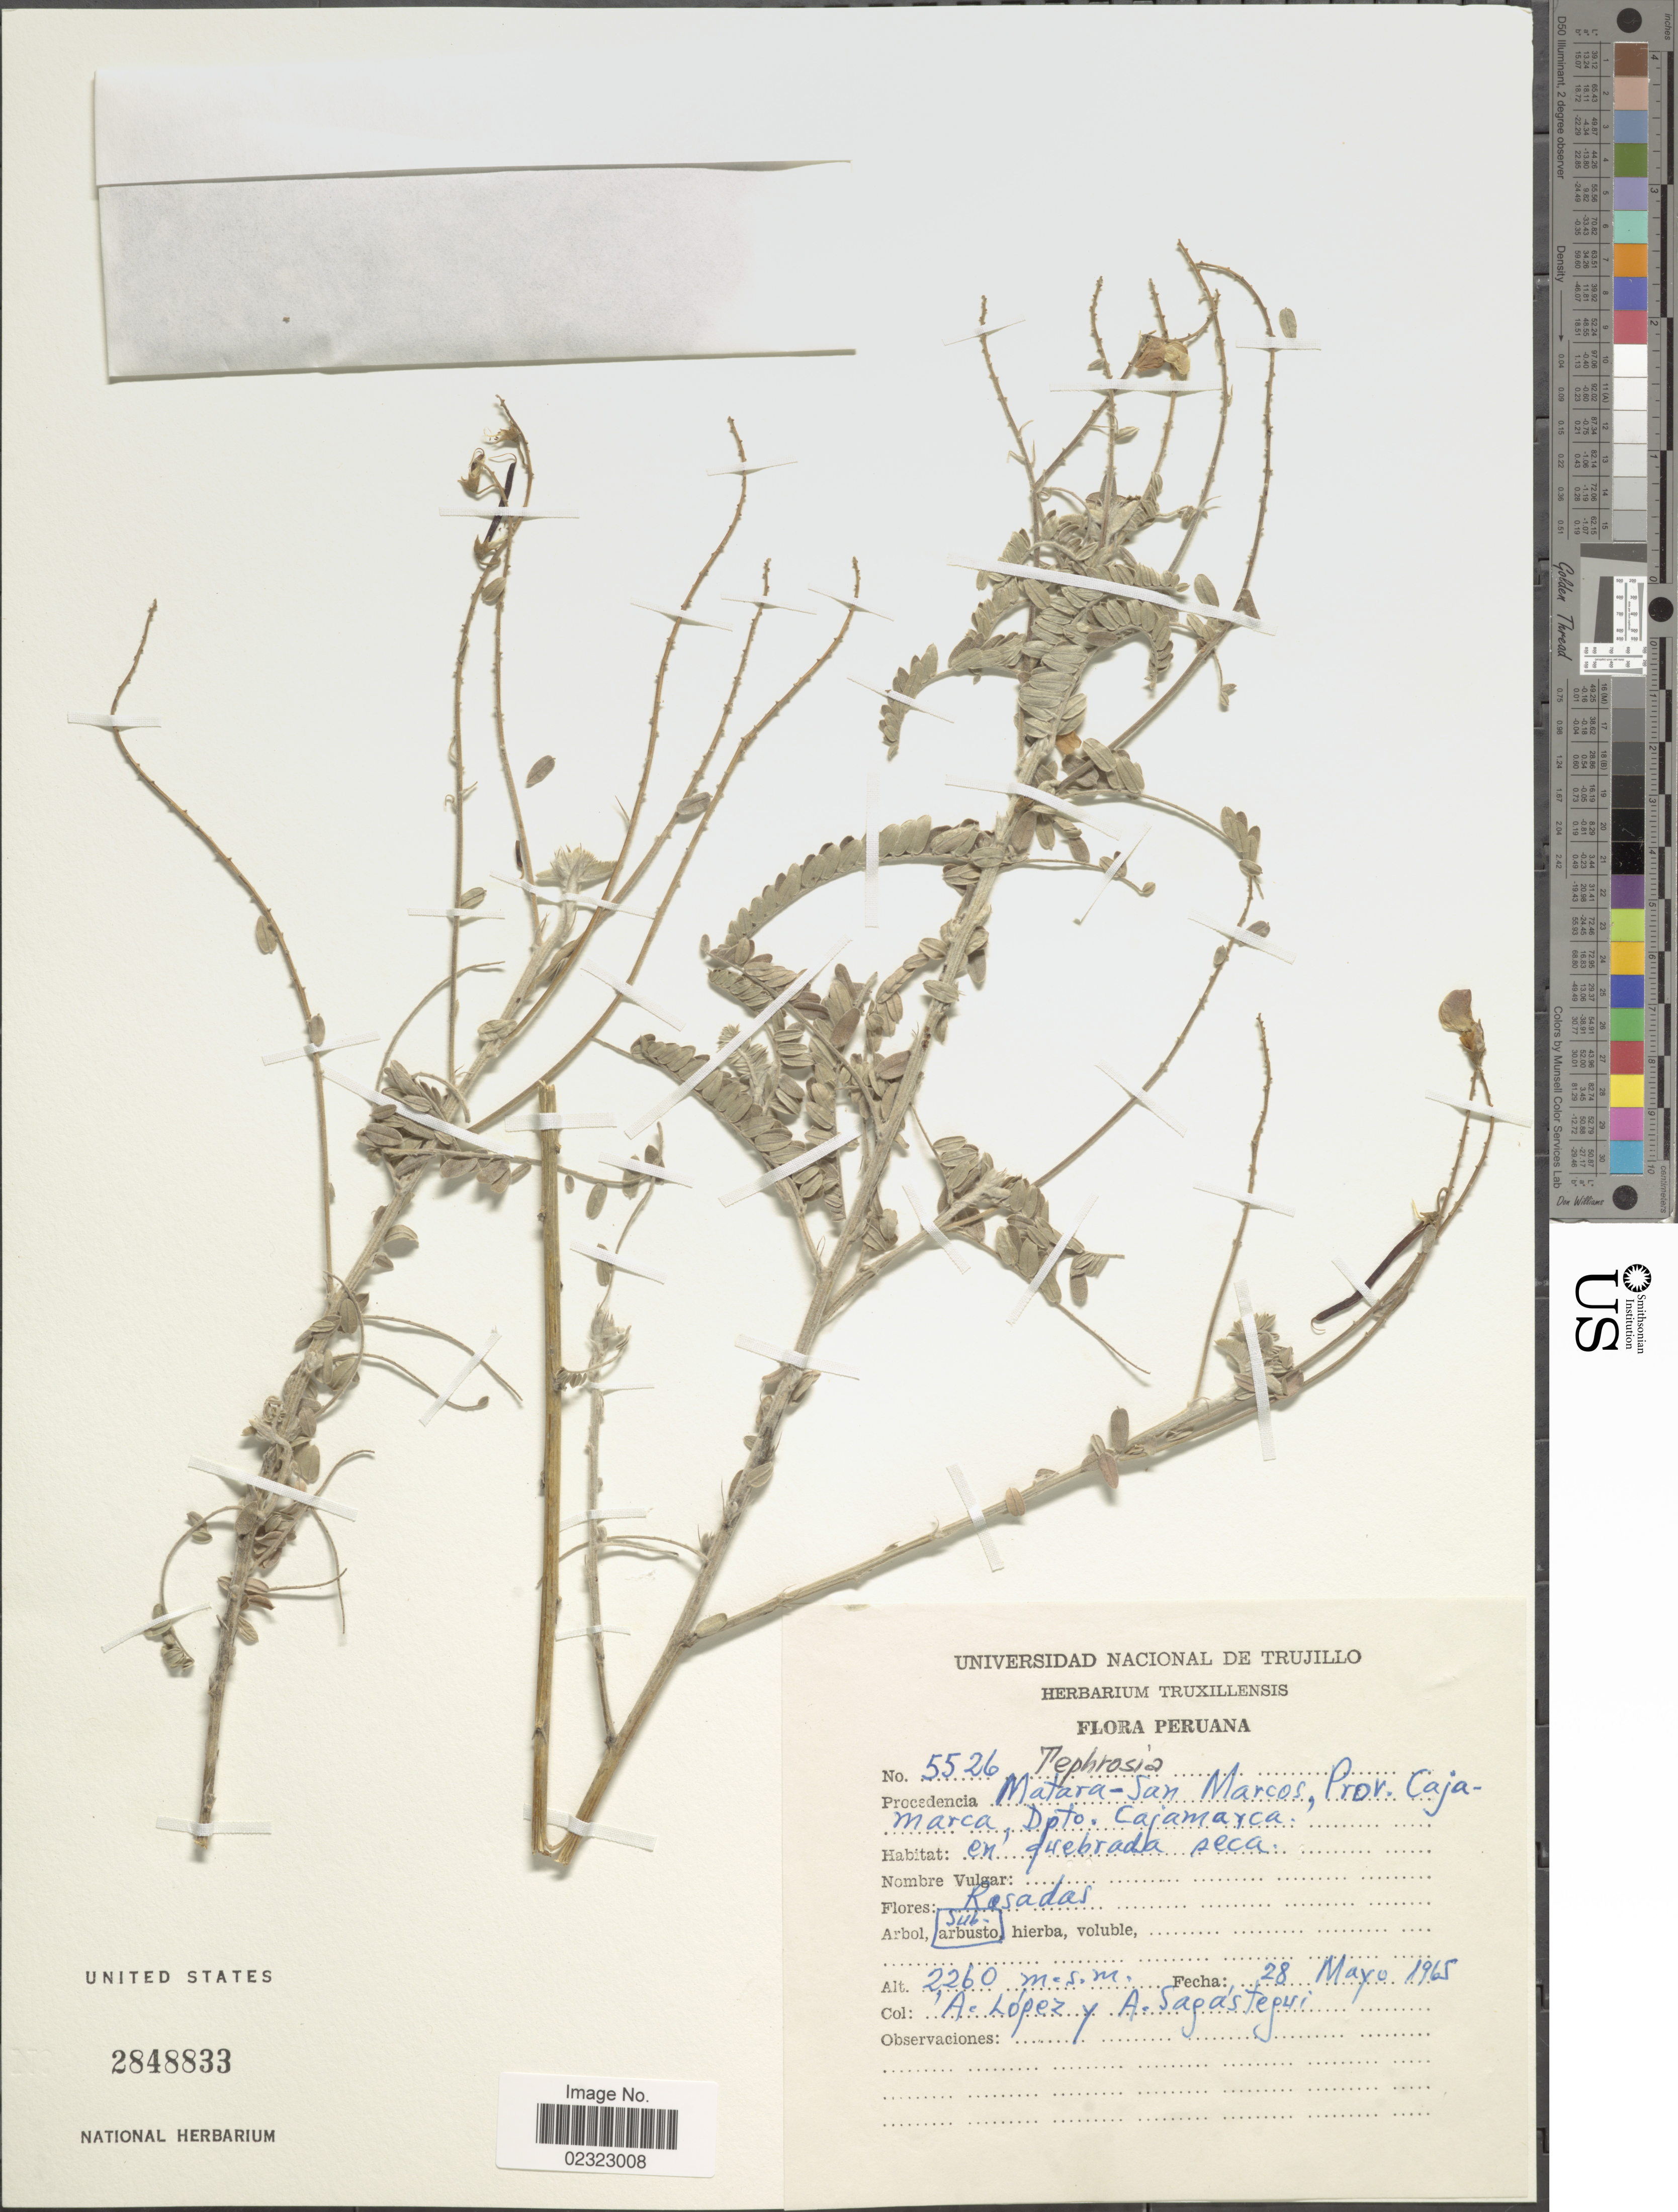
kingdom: Plantae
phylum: Tracheophyta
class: Magnoliopsida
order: Fabales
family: Fabaceae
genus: Tephrosia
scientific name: Tephrosia sp.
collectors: A. López & A. Sagástequi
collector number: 5526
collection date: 1965-05-28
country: Peru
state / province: Cajamarca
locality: Matara, San Marcos, Prov. Cajamarca, Dpto. Cajamarca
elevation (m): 2260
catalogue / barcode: US 2848833